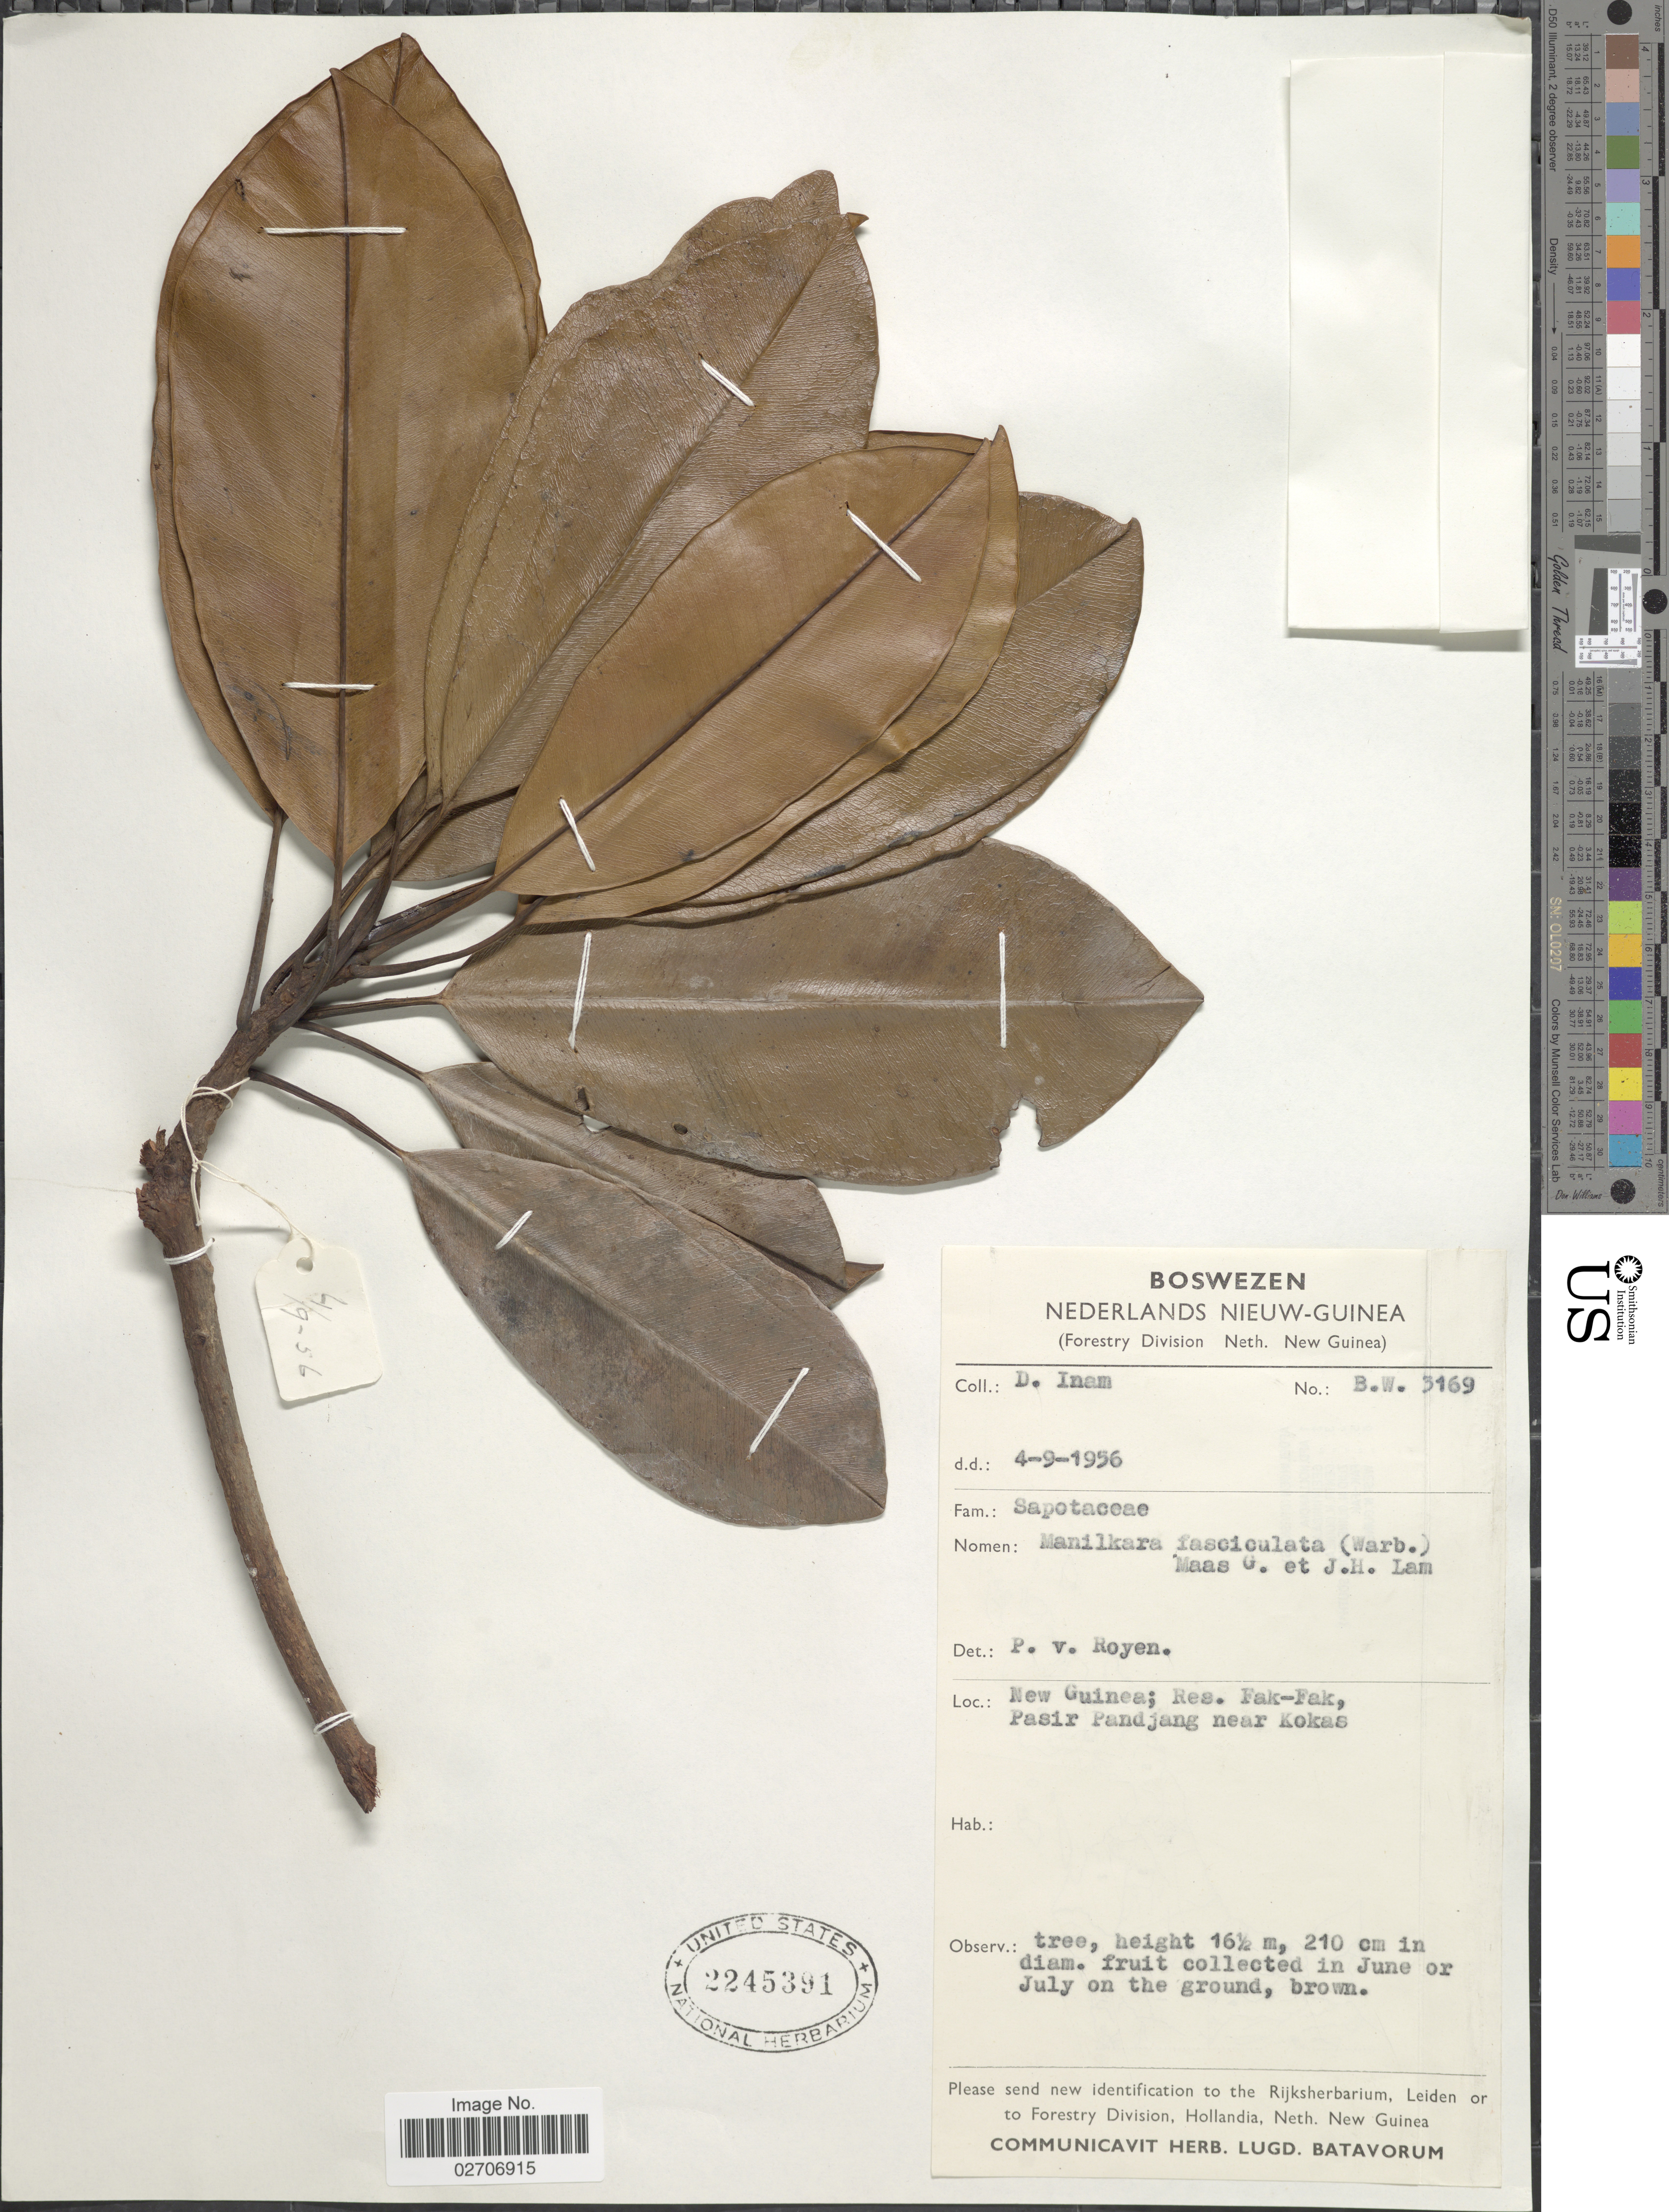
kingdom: Plantae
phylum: Tracheophyta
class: Magnoliopsida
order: Ericales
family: Sapotaceae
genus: Manilkara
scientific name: Manilkara fasciculata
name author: (Warb.) H.J. Lam & Maas Geest.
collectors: D. Inam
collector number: BW3169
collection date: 1956-09-04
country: Indonesia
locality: Boswezen, Nederlands Nieuw-Guinea, Res. Fak-Fak, Pasir Pandjang near Kokas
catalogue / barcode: US 2245391